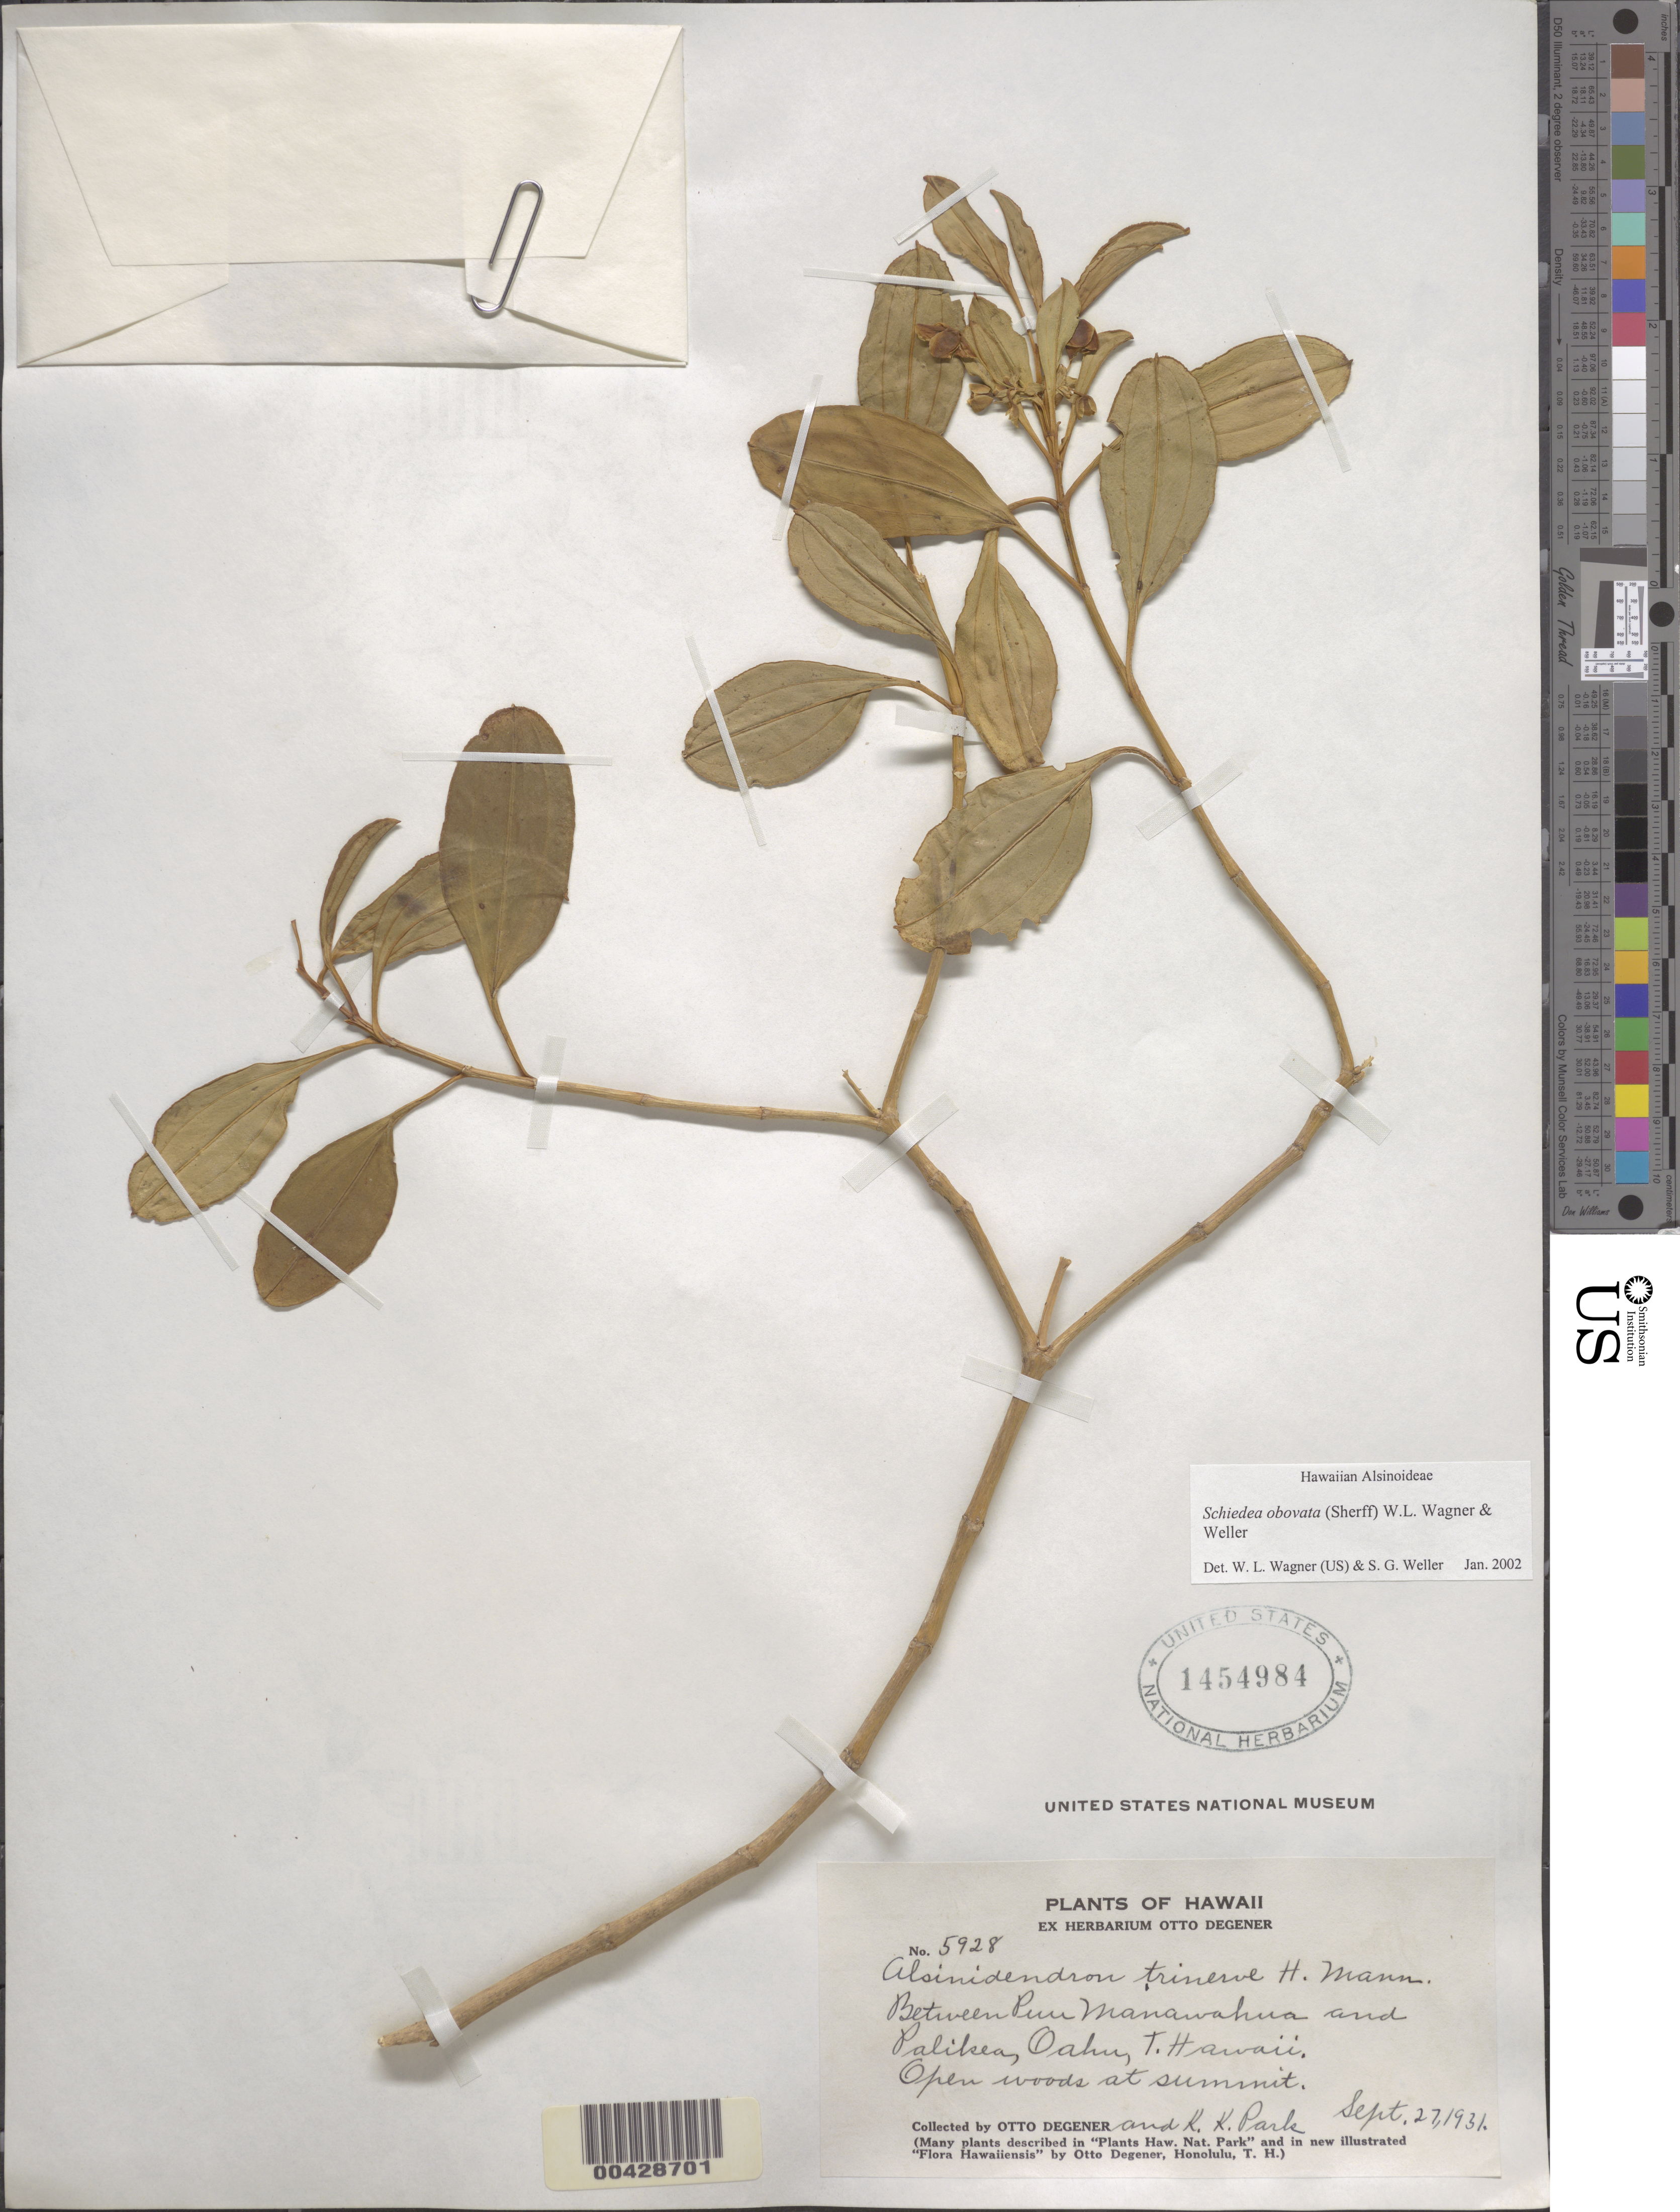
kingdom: Plantae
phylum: Tracheophyta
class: Magnoliopsida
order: Caryophyllales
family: Caryophyllaceae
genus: Schiedea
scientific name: Schiedea obovata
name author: (Sherff) W.L. Wagner & Weller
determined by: Wagner, W. L.; Weller, Stephen G.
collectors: O. Degener & K. Park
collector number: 5928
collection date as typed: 27 Sep 1931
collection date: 1931-09-27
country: United States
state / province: Hawaii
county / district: Honolulu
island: Oahu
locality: Between Puu Manawahua & Palikea.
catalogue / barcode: US 1454984